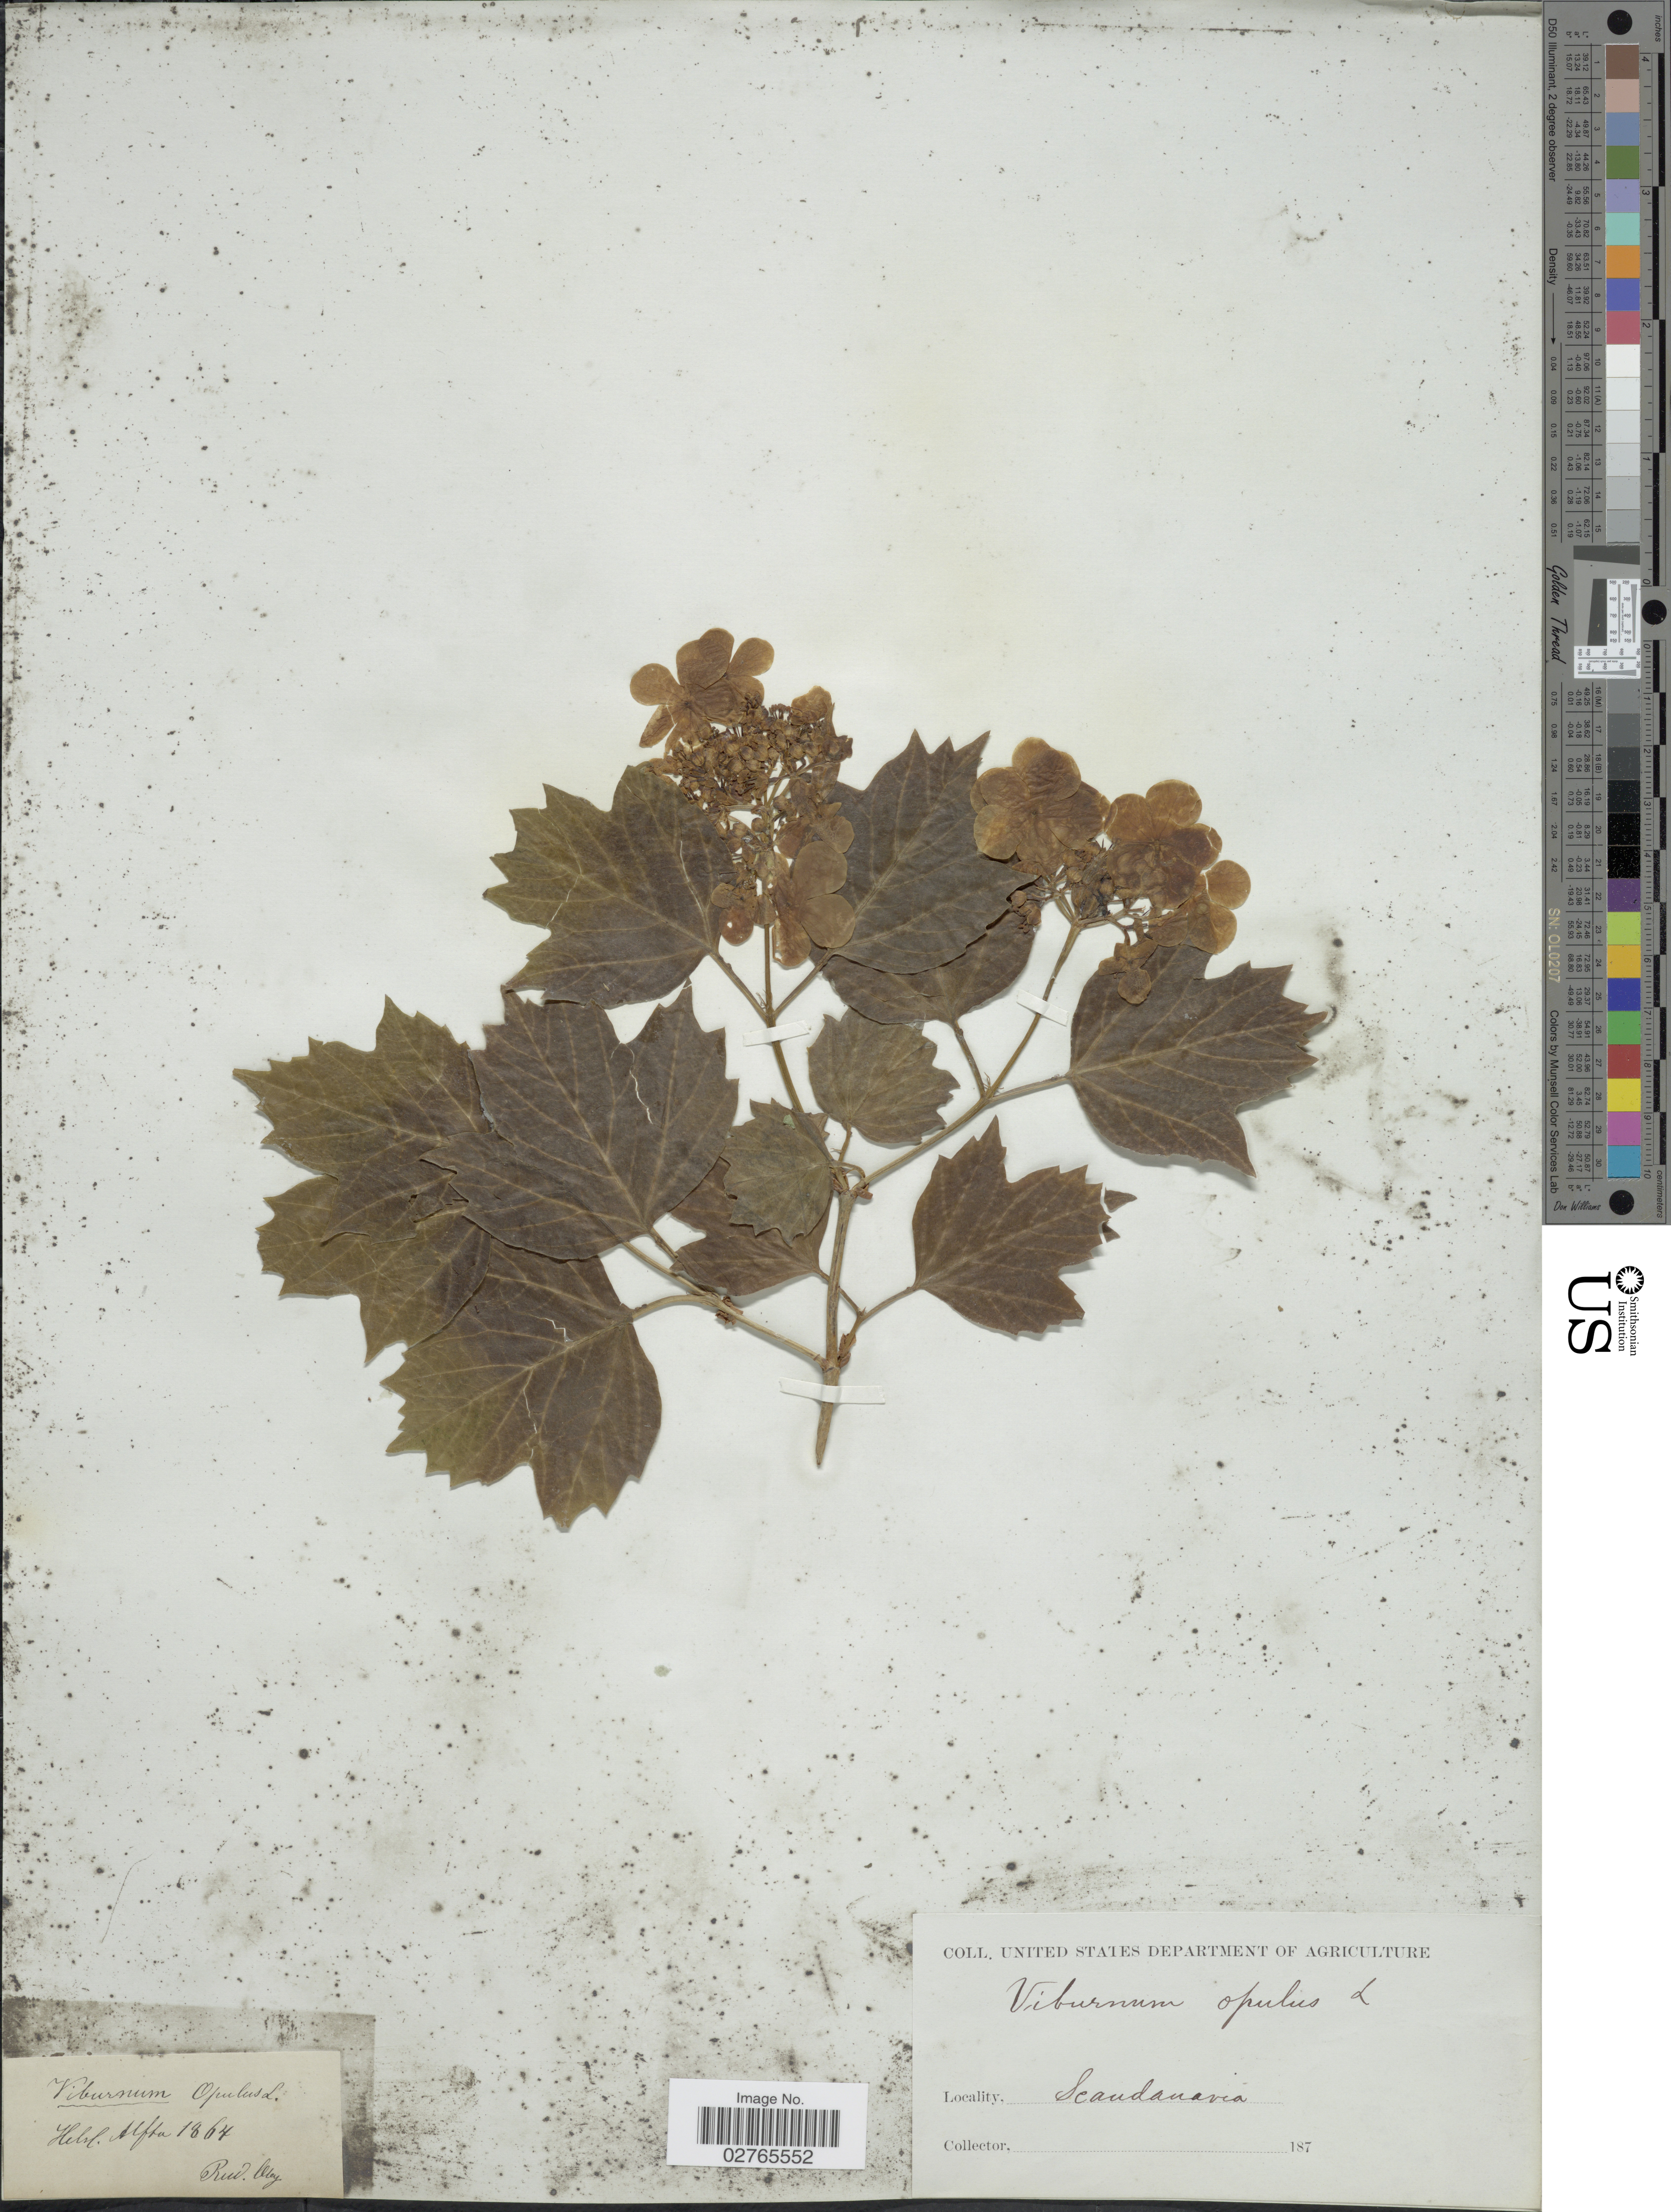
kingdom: Plantae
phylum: Tracheophyta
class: Magnoliopsida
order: Dipsacales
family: Viburnaceae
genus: Viburnum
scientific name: Viburnum opulus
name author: L.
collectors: Rud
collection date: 1864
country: Sweden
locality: Alfta. Scandanavia